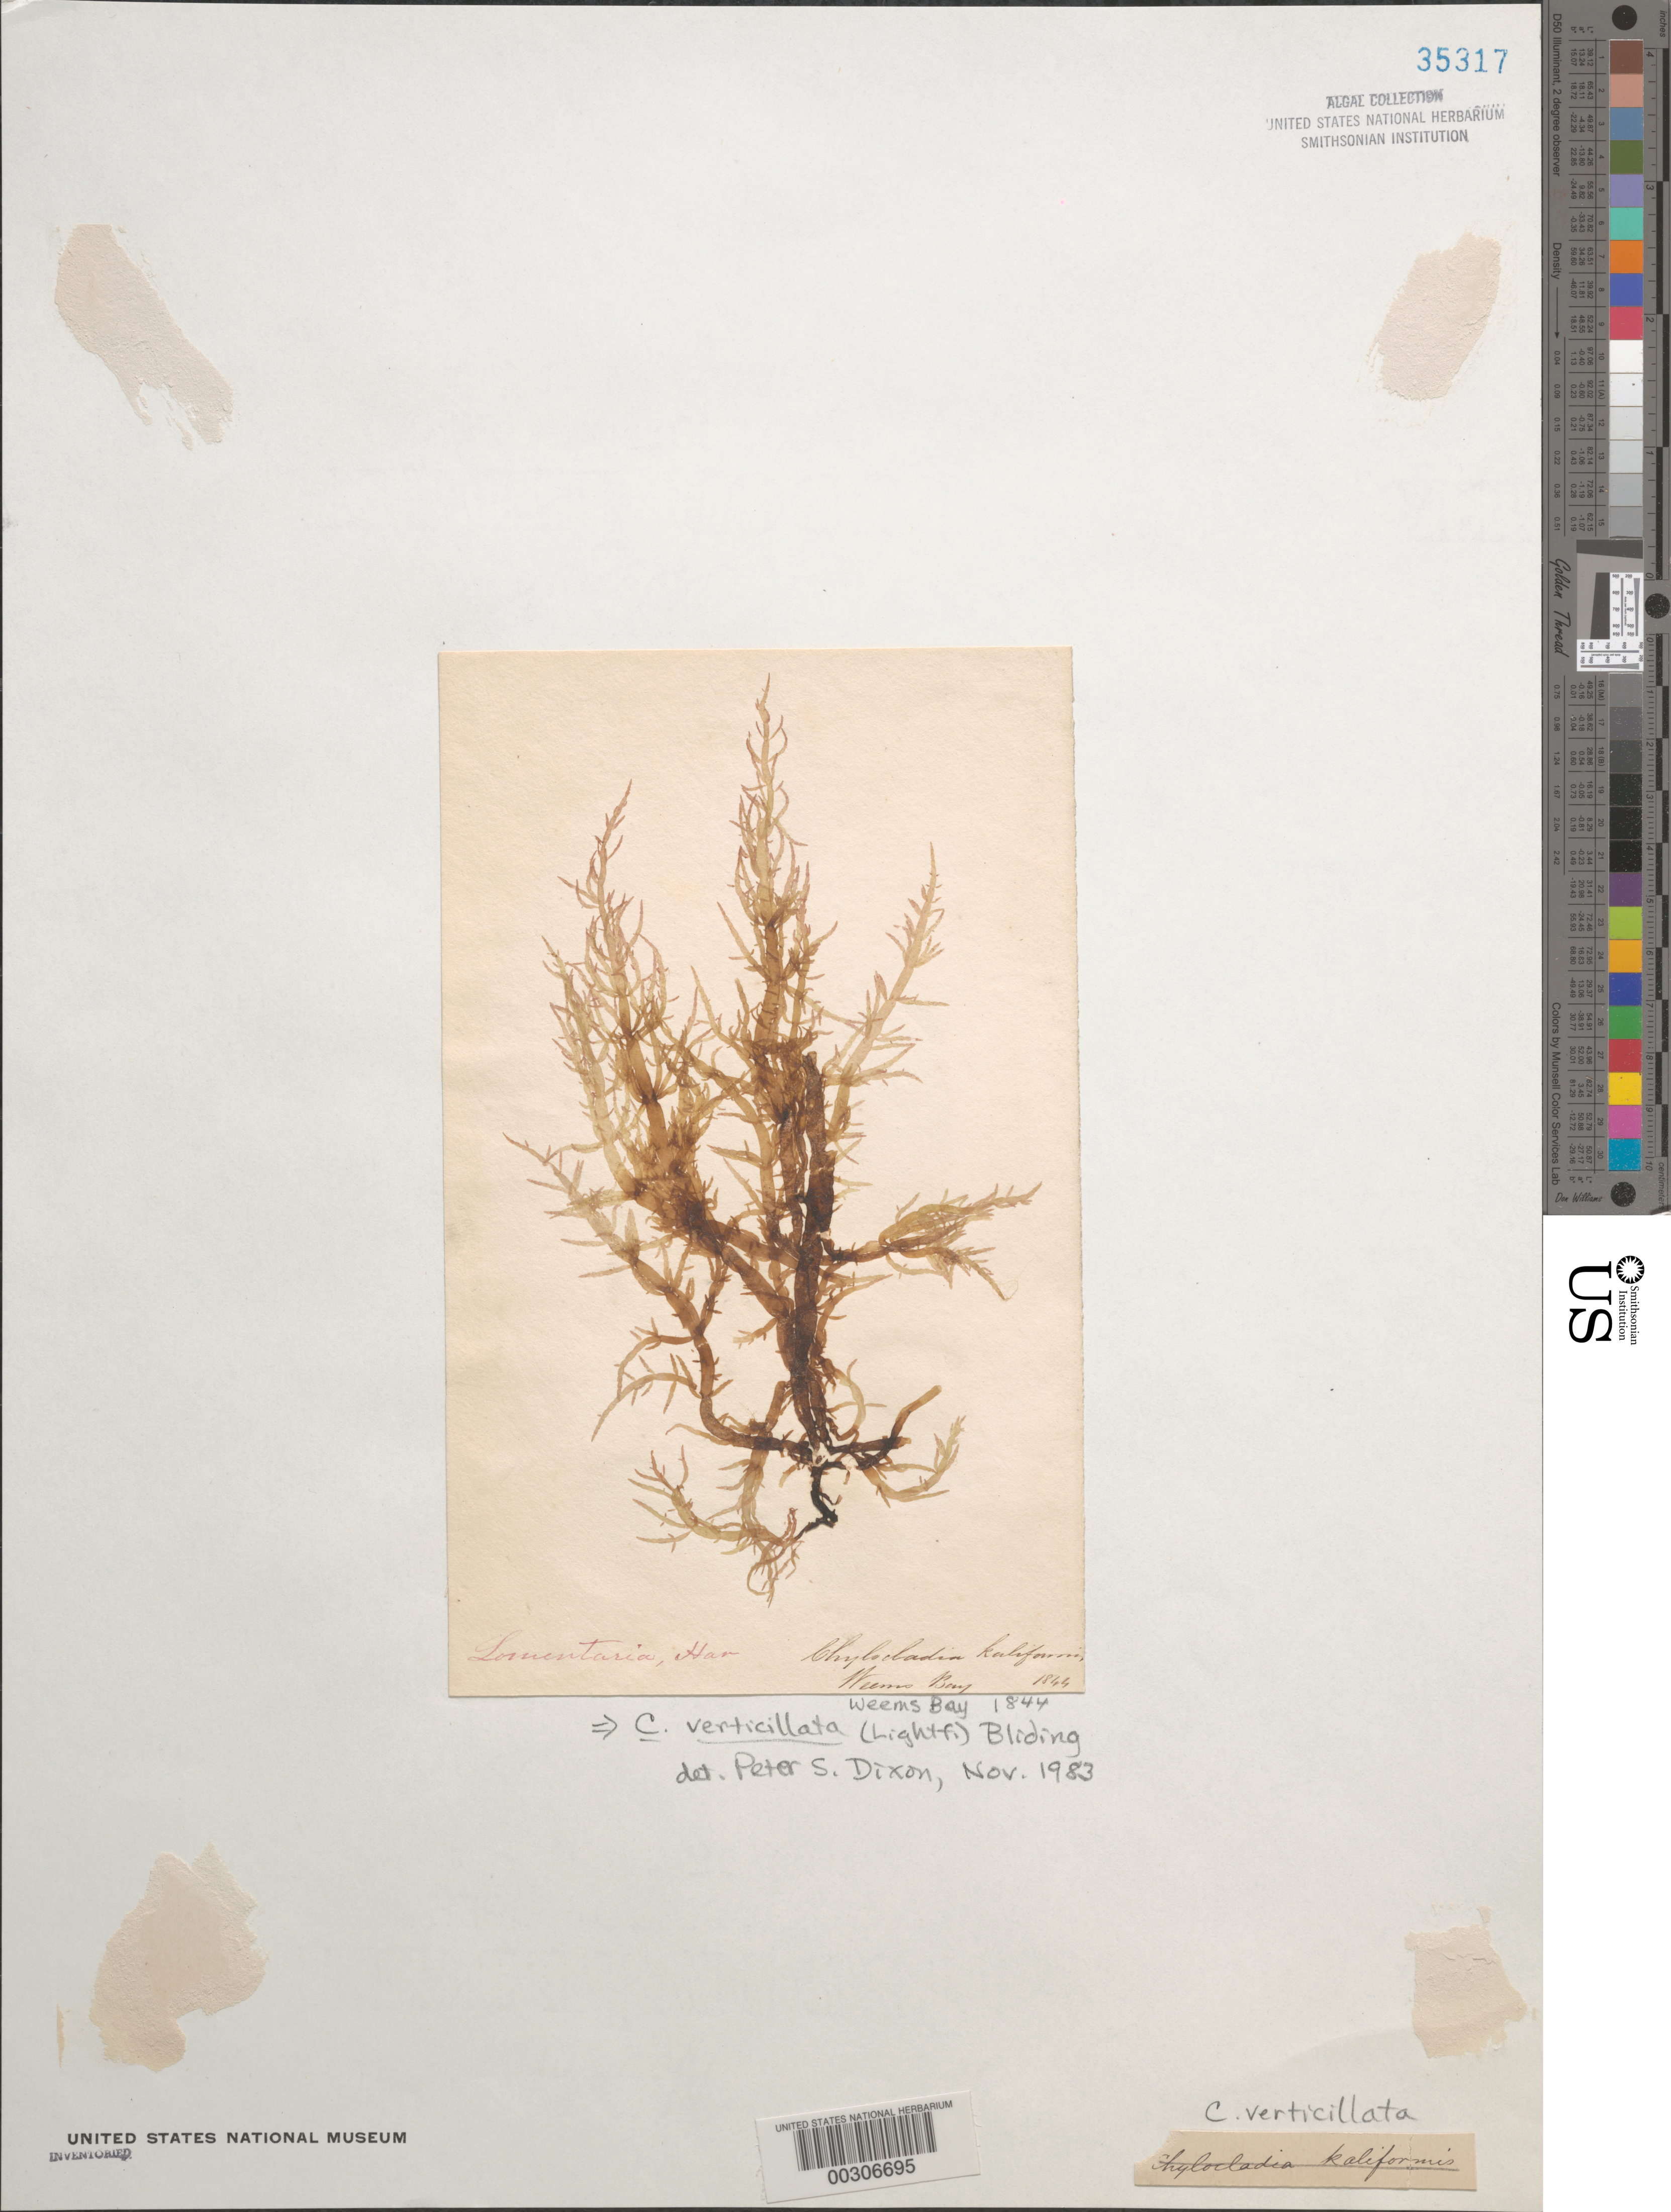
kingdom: Plantae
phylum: Rhodophyta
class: Florideophyceae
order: Rhodymeniales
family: Champiaceae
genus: Chylocladia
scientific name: Chylocladia verticillata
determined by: Dixon, P. S.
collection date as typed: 1844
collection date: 1844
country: United Kingdom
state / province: Scotland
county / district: Fife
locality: Wemyss Bay (Weems Bay)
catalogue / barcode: US 35317